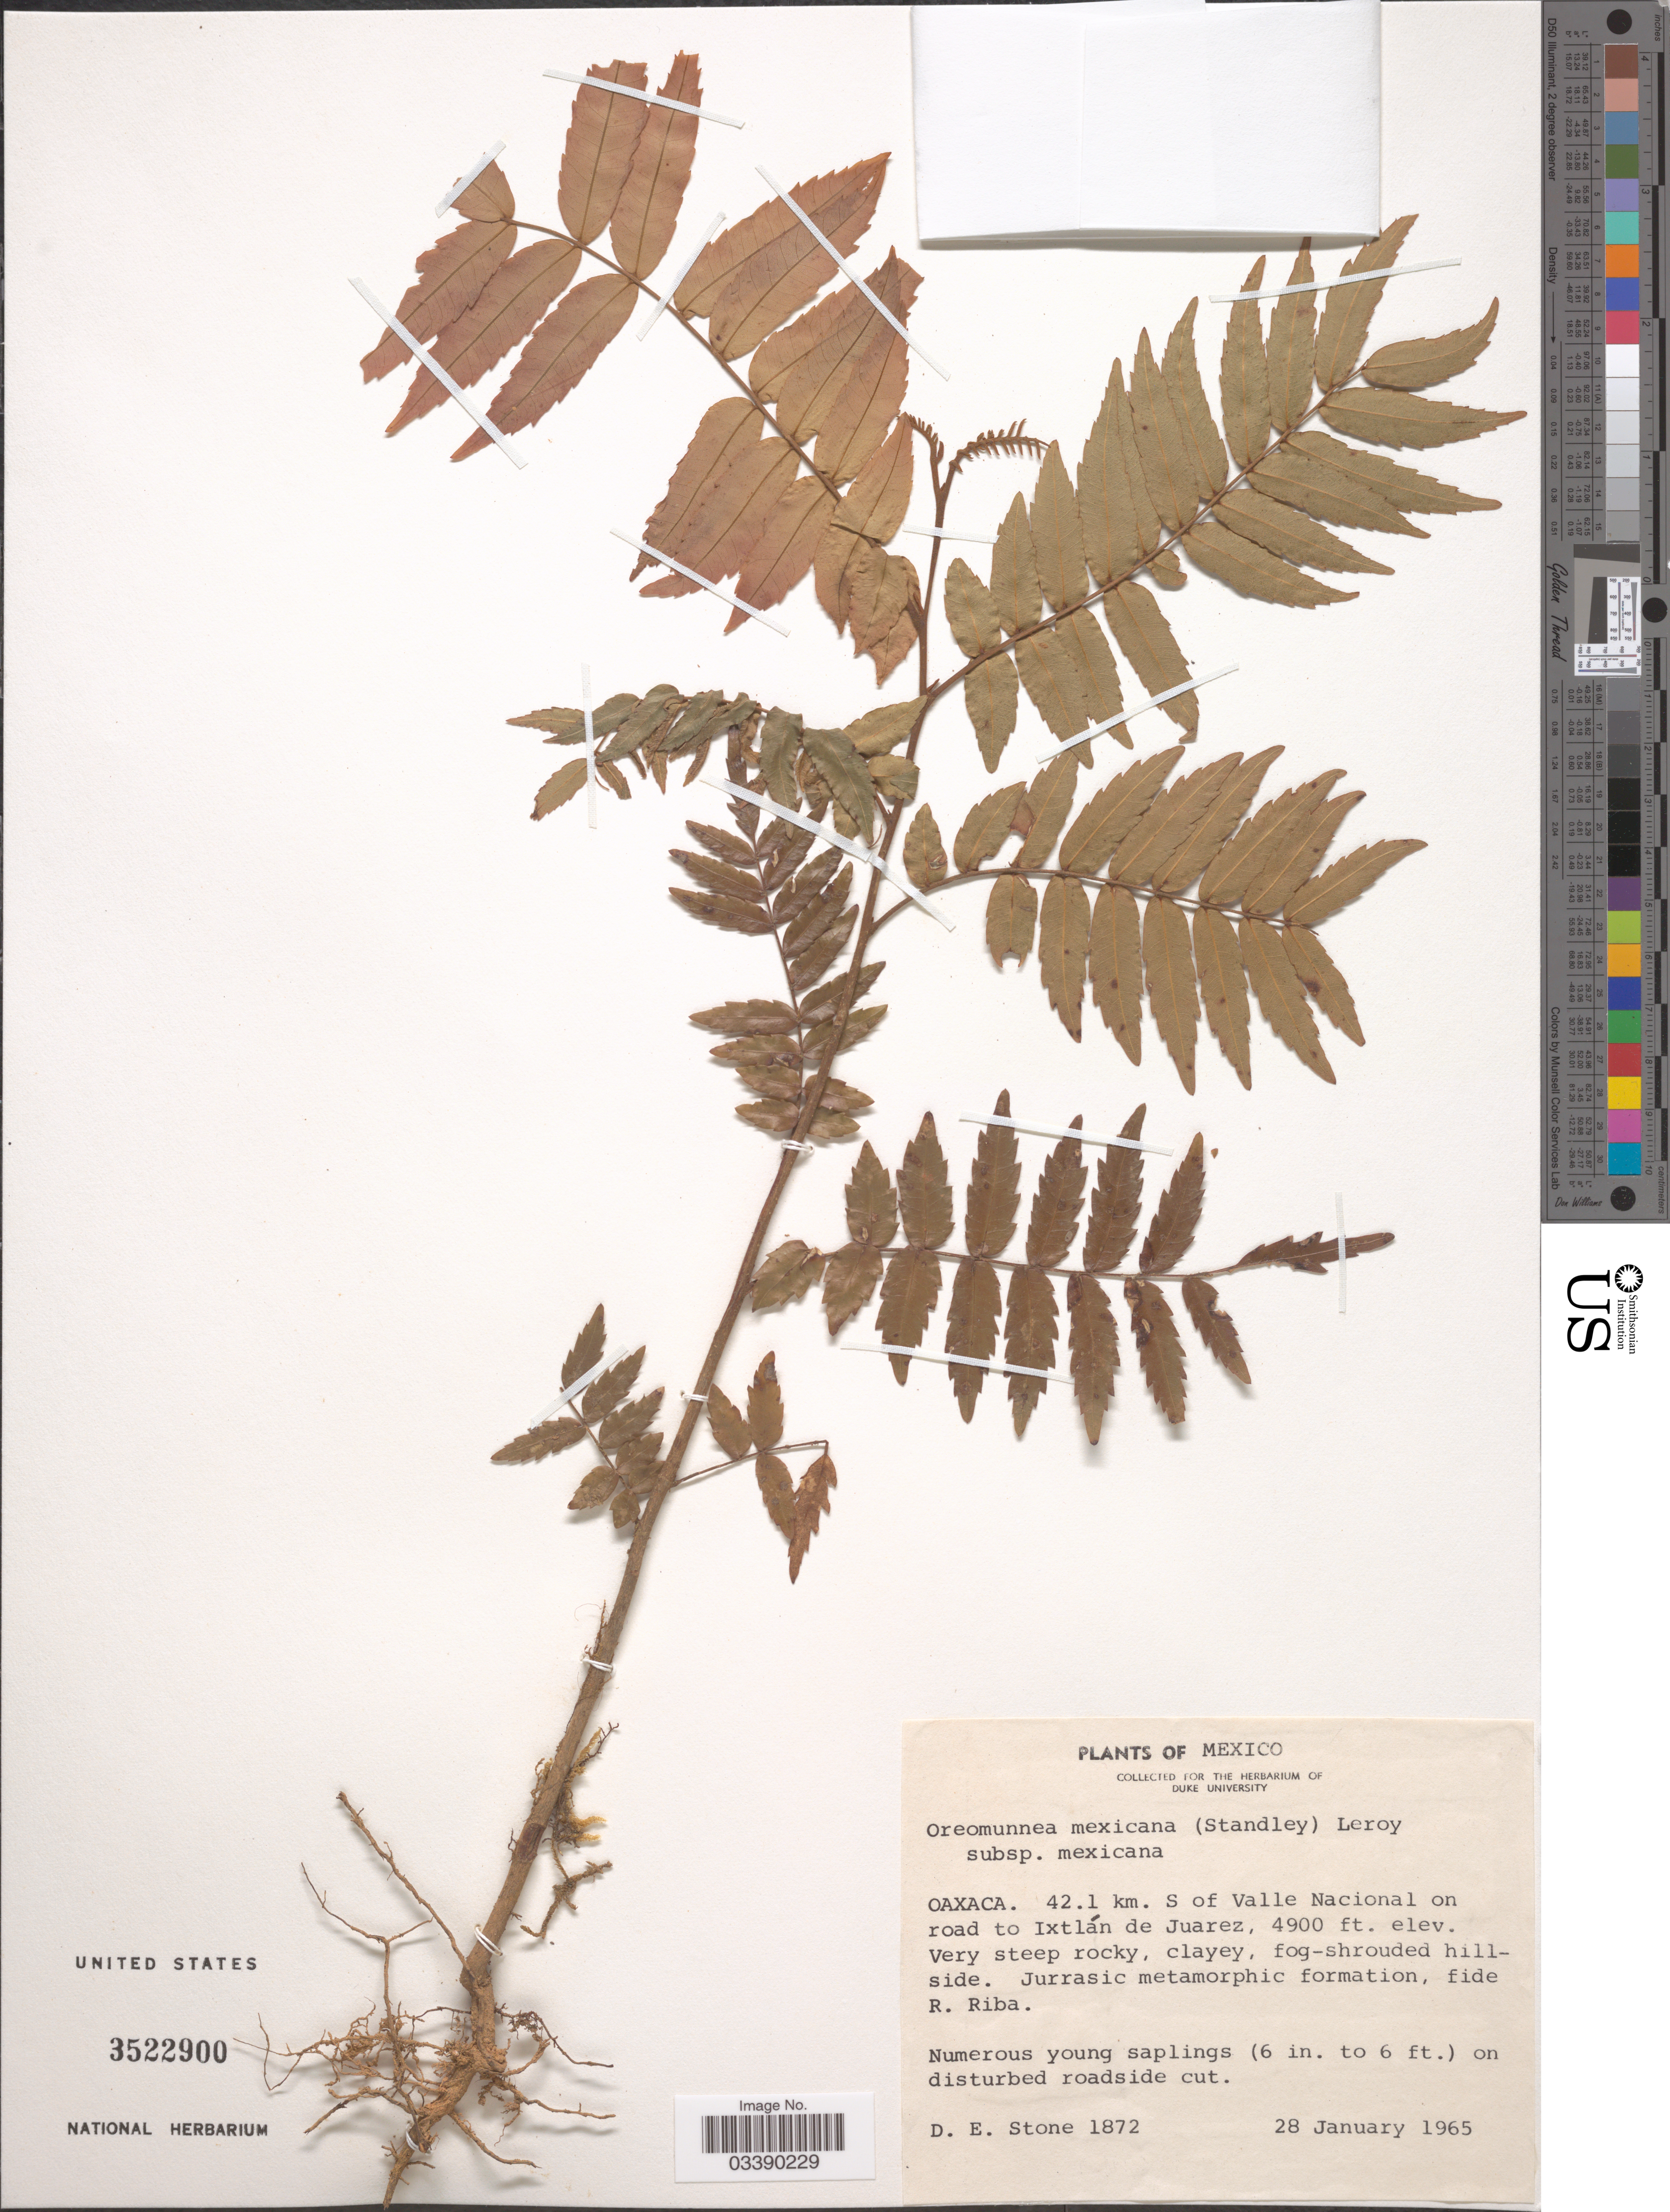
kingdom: Plantae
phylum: Tracheophyta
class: Magnoliopsida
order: Fagales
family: Juglandaceae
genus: Oreomunnea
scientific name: Oreomunnea mexicana subsp. mexicana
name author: (Standl.) J.-F. Leroy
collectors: D. E. Stone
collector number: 1872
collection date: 1965-01-28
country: Mexico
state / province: Oaxaca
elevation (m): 1494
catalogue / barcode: US 3522900